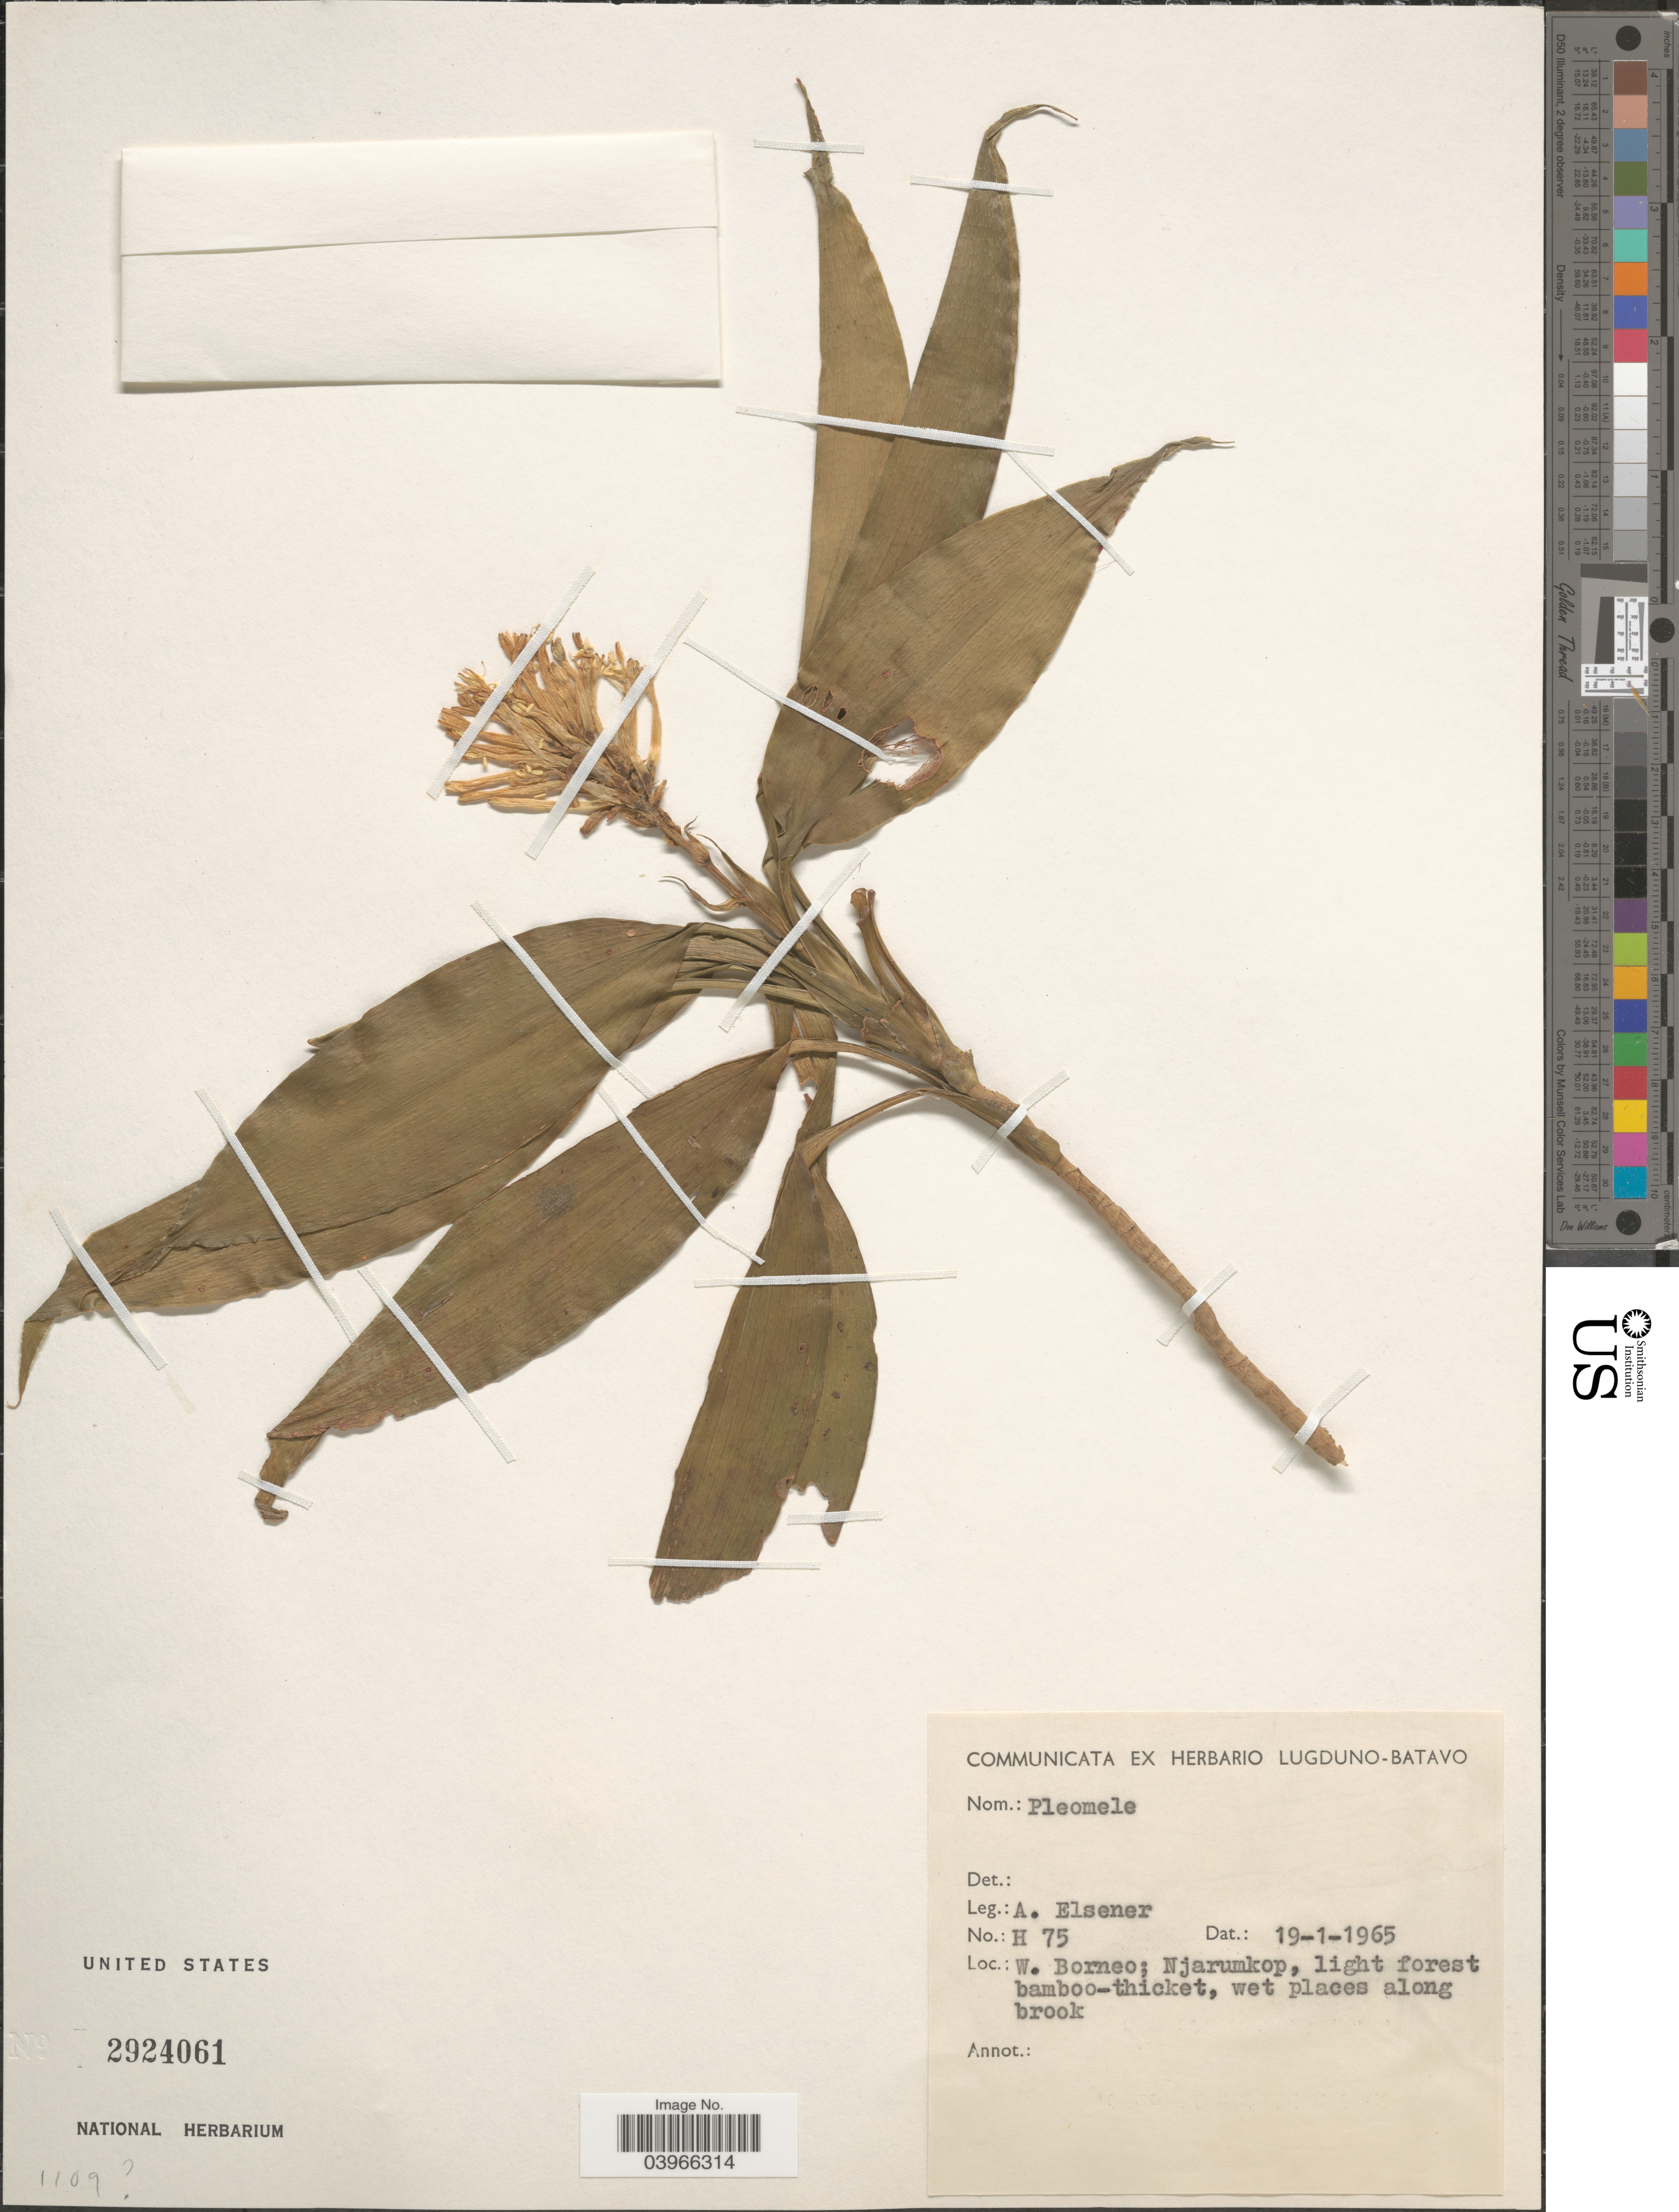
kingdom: Plantae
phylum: Tracheophyta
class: Liliopsida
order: Asparagales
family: Asparagaceae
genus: Dracaena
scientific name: Dracaena sp.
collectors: A. Elsener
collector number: H 75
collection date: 1965-01-19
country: Indonesia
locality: W. Borneo; Njarumkop, light forest bamboo-thicket, wet places along brook.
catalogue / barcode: US 2924061